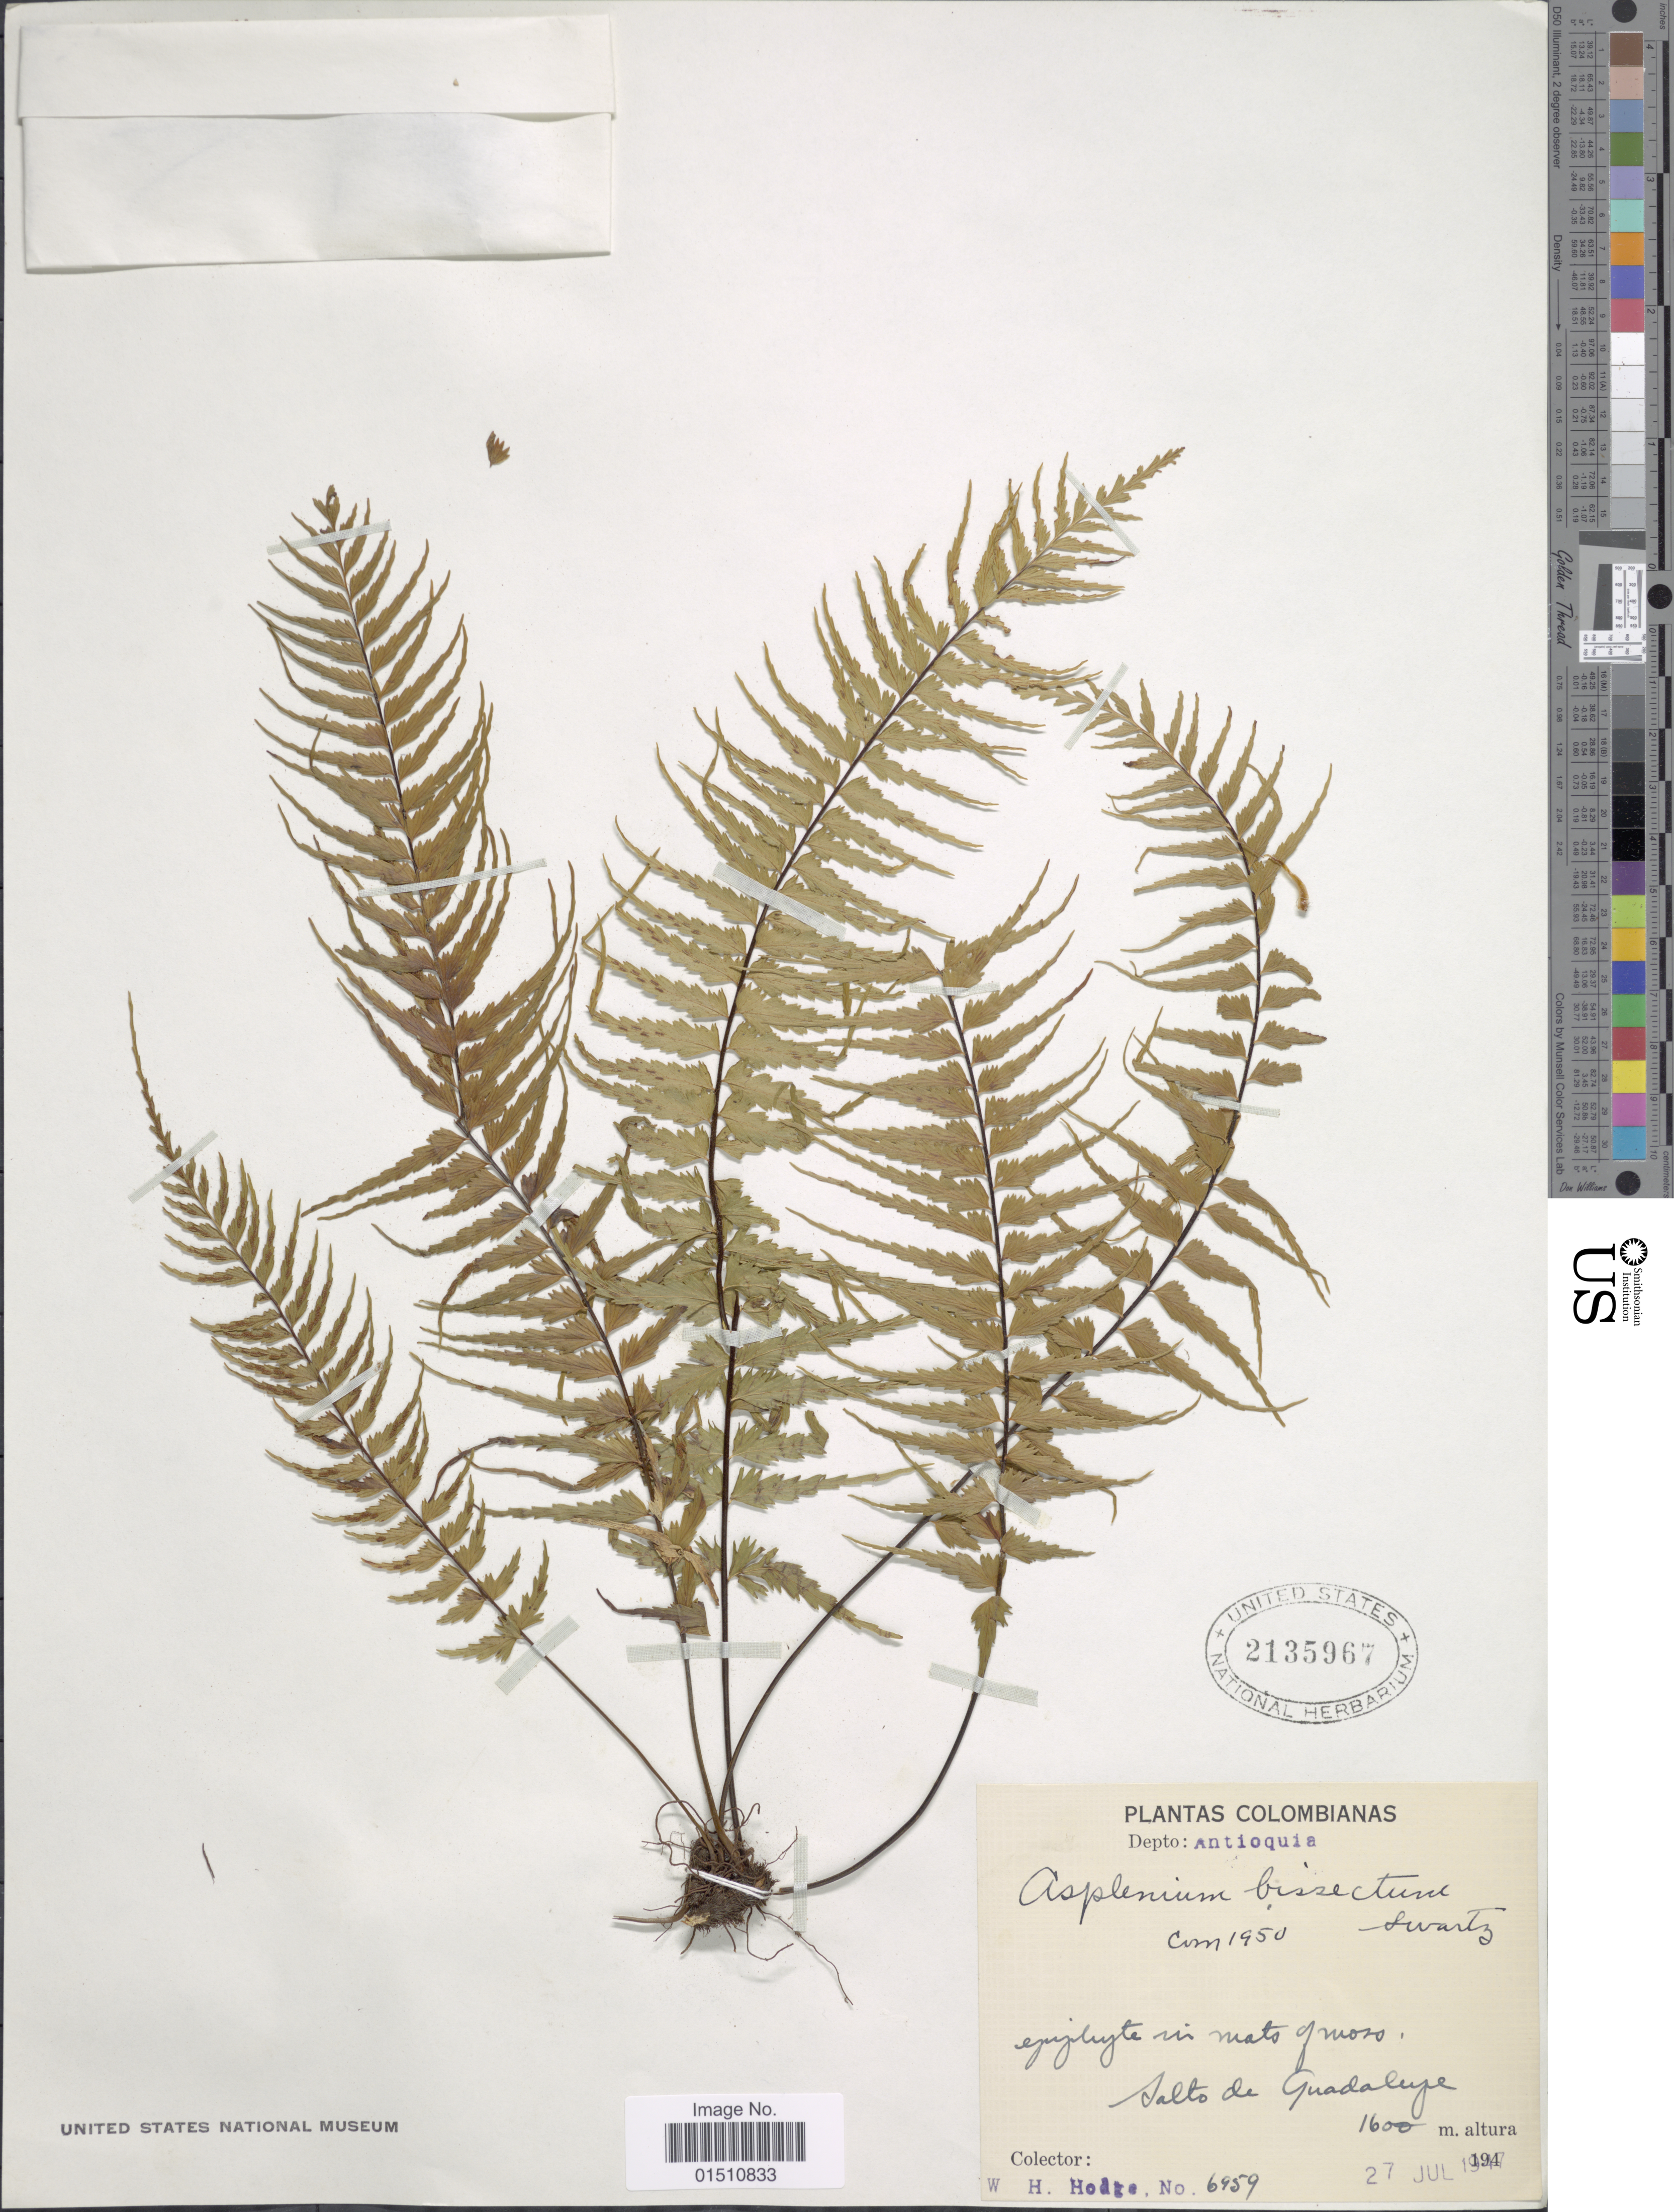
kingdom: Plantae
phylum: Tracheophyta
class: Polypodiopsida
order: Polypodiales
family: Aspleniaceae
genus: Asplenium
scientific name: Asplenium dissectum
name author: Brack. in Wilkes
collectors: W. Hodge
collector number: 6959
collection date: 1947-07-27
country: Colombia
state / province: Antioquia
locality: Colombianas, Depto: Antioquia, salto de Guadalupe.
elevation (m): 1600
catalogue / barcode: US 2135967